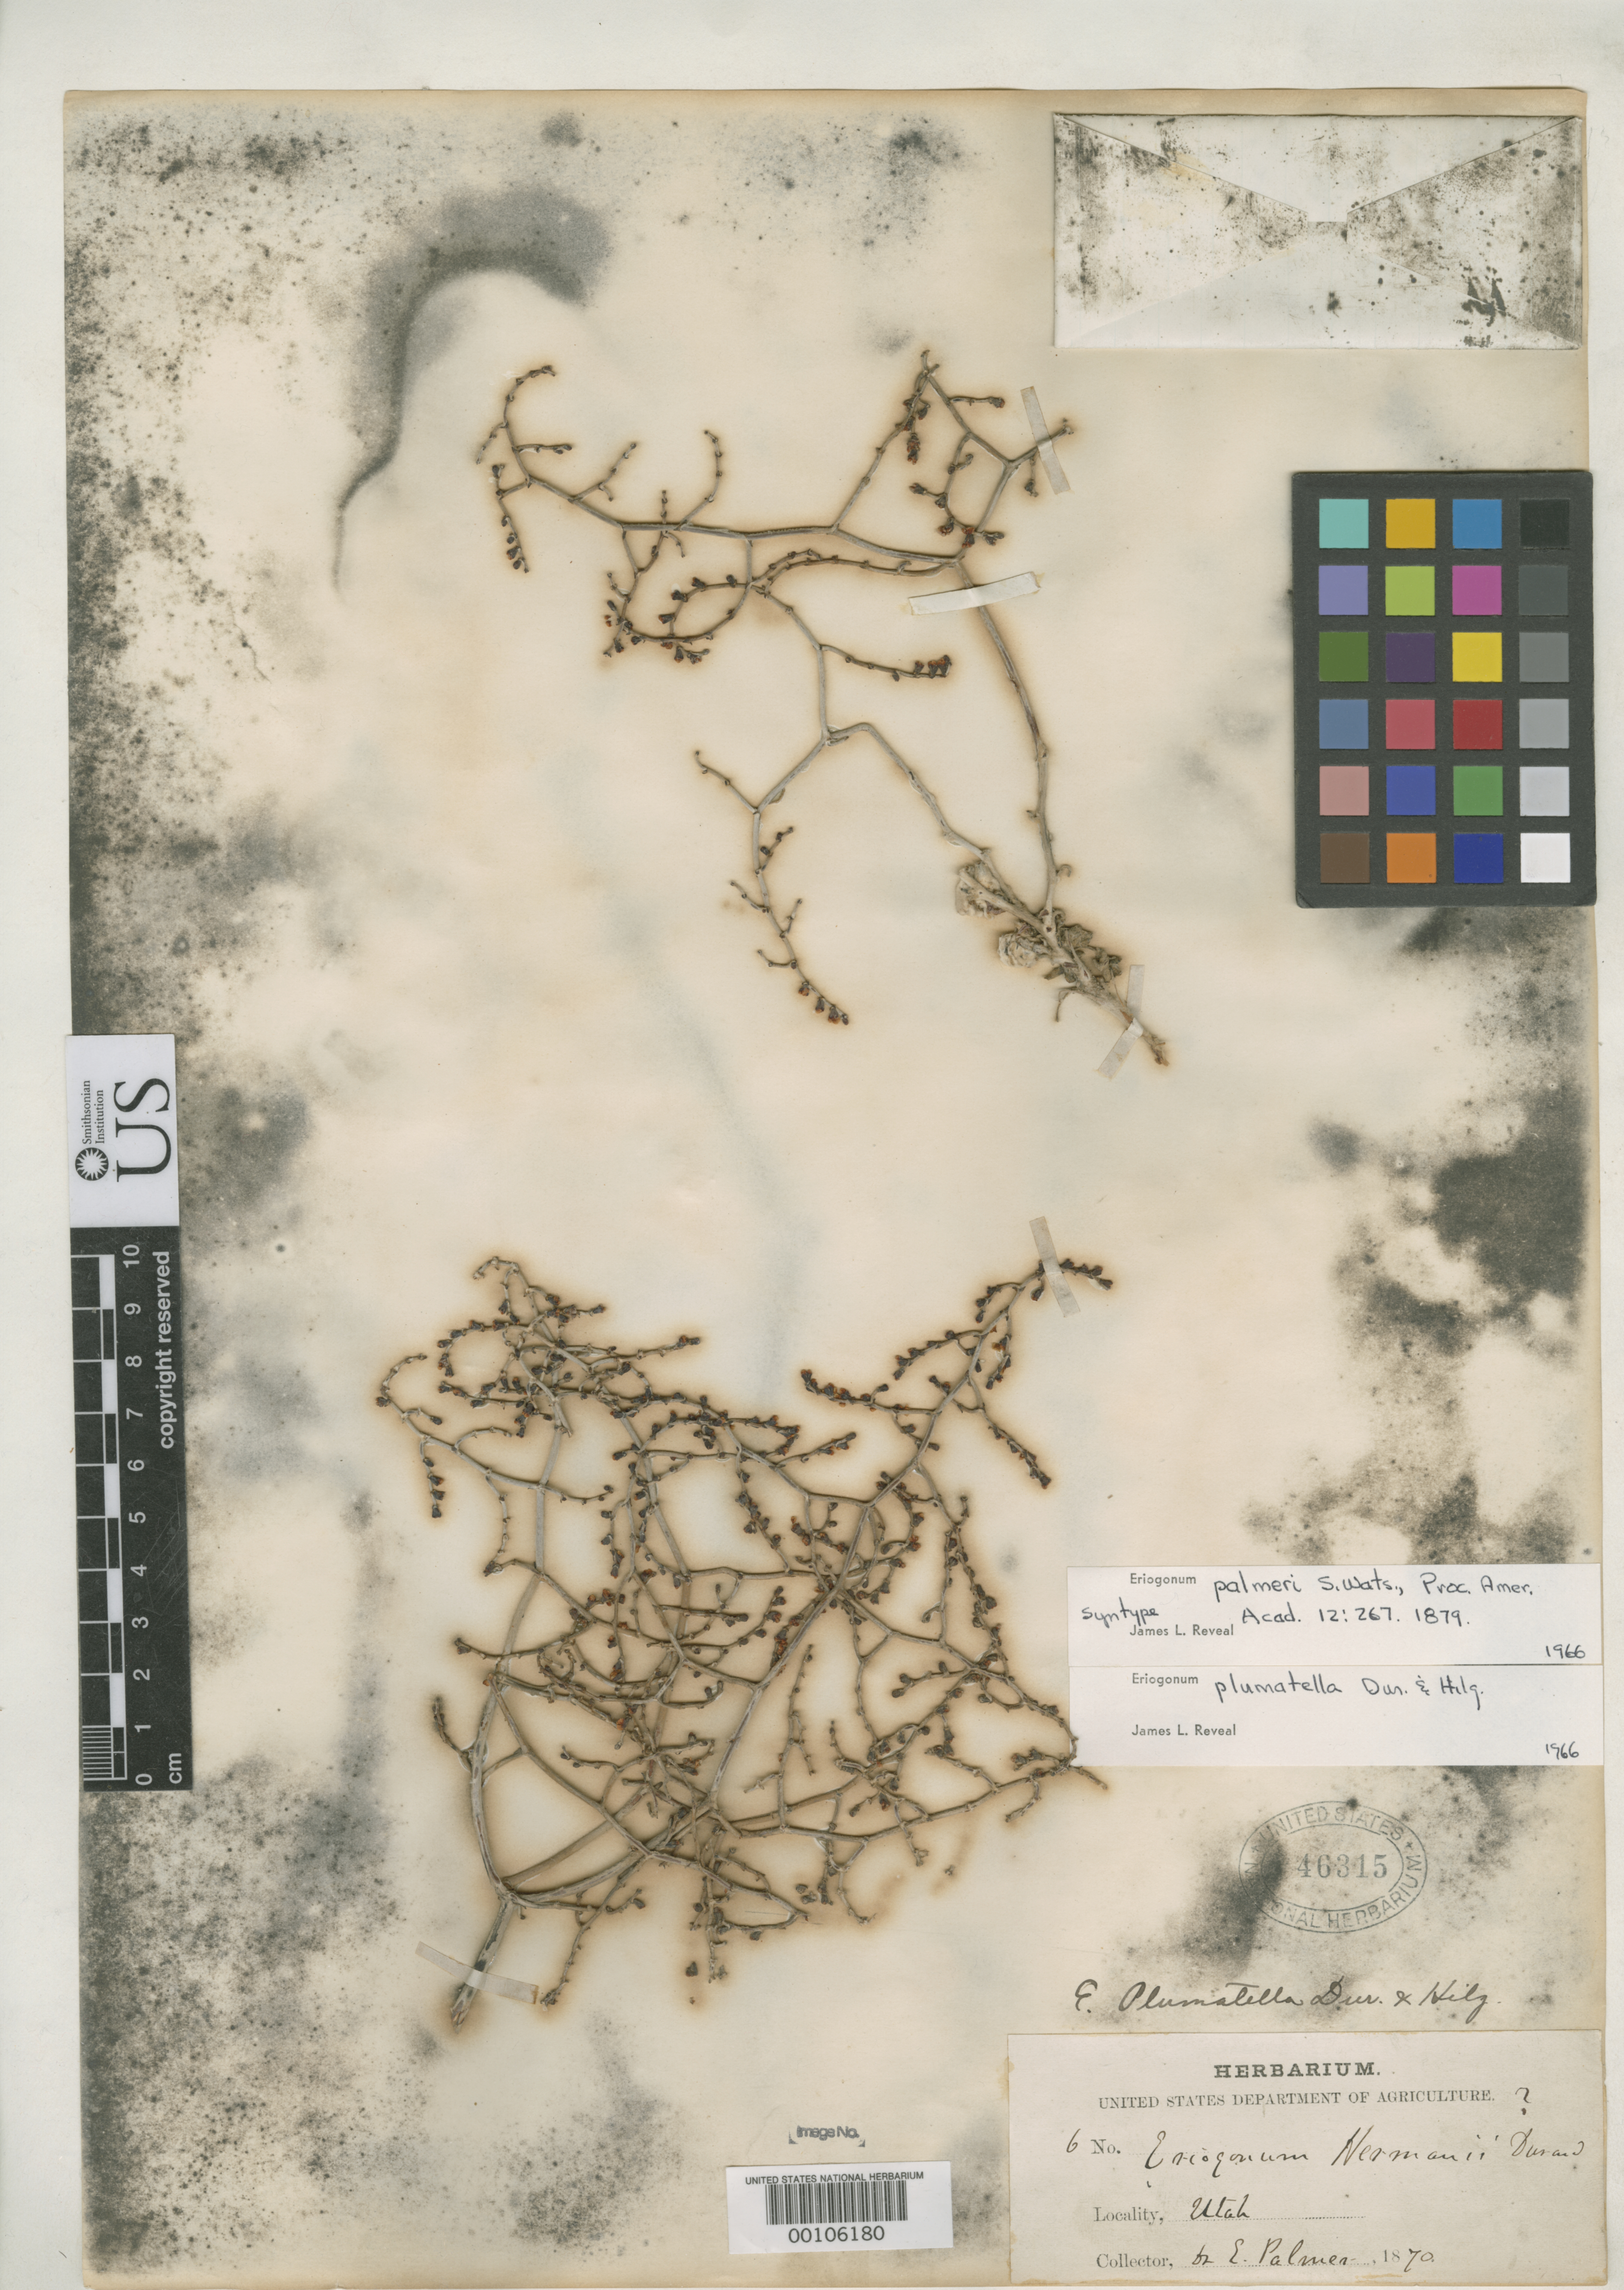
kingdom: Plantae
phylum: Tracheophyta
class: Magnoliopsida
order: Caryophyllales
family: Polygonaceae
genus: Eriogonum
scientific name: Eriogonum palmeri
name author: S. Watson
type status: Isosyntype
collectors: E. Palmer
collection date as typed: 1870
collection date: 1870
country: United States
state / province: Utah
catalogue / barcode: US 46315